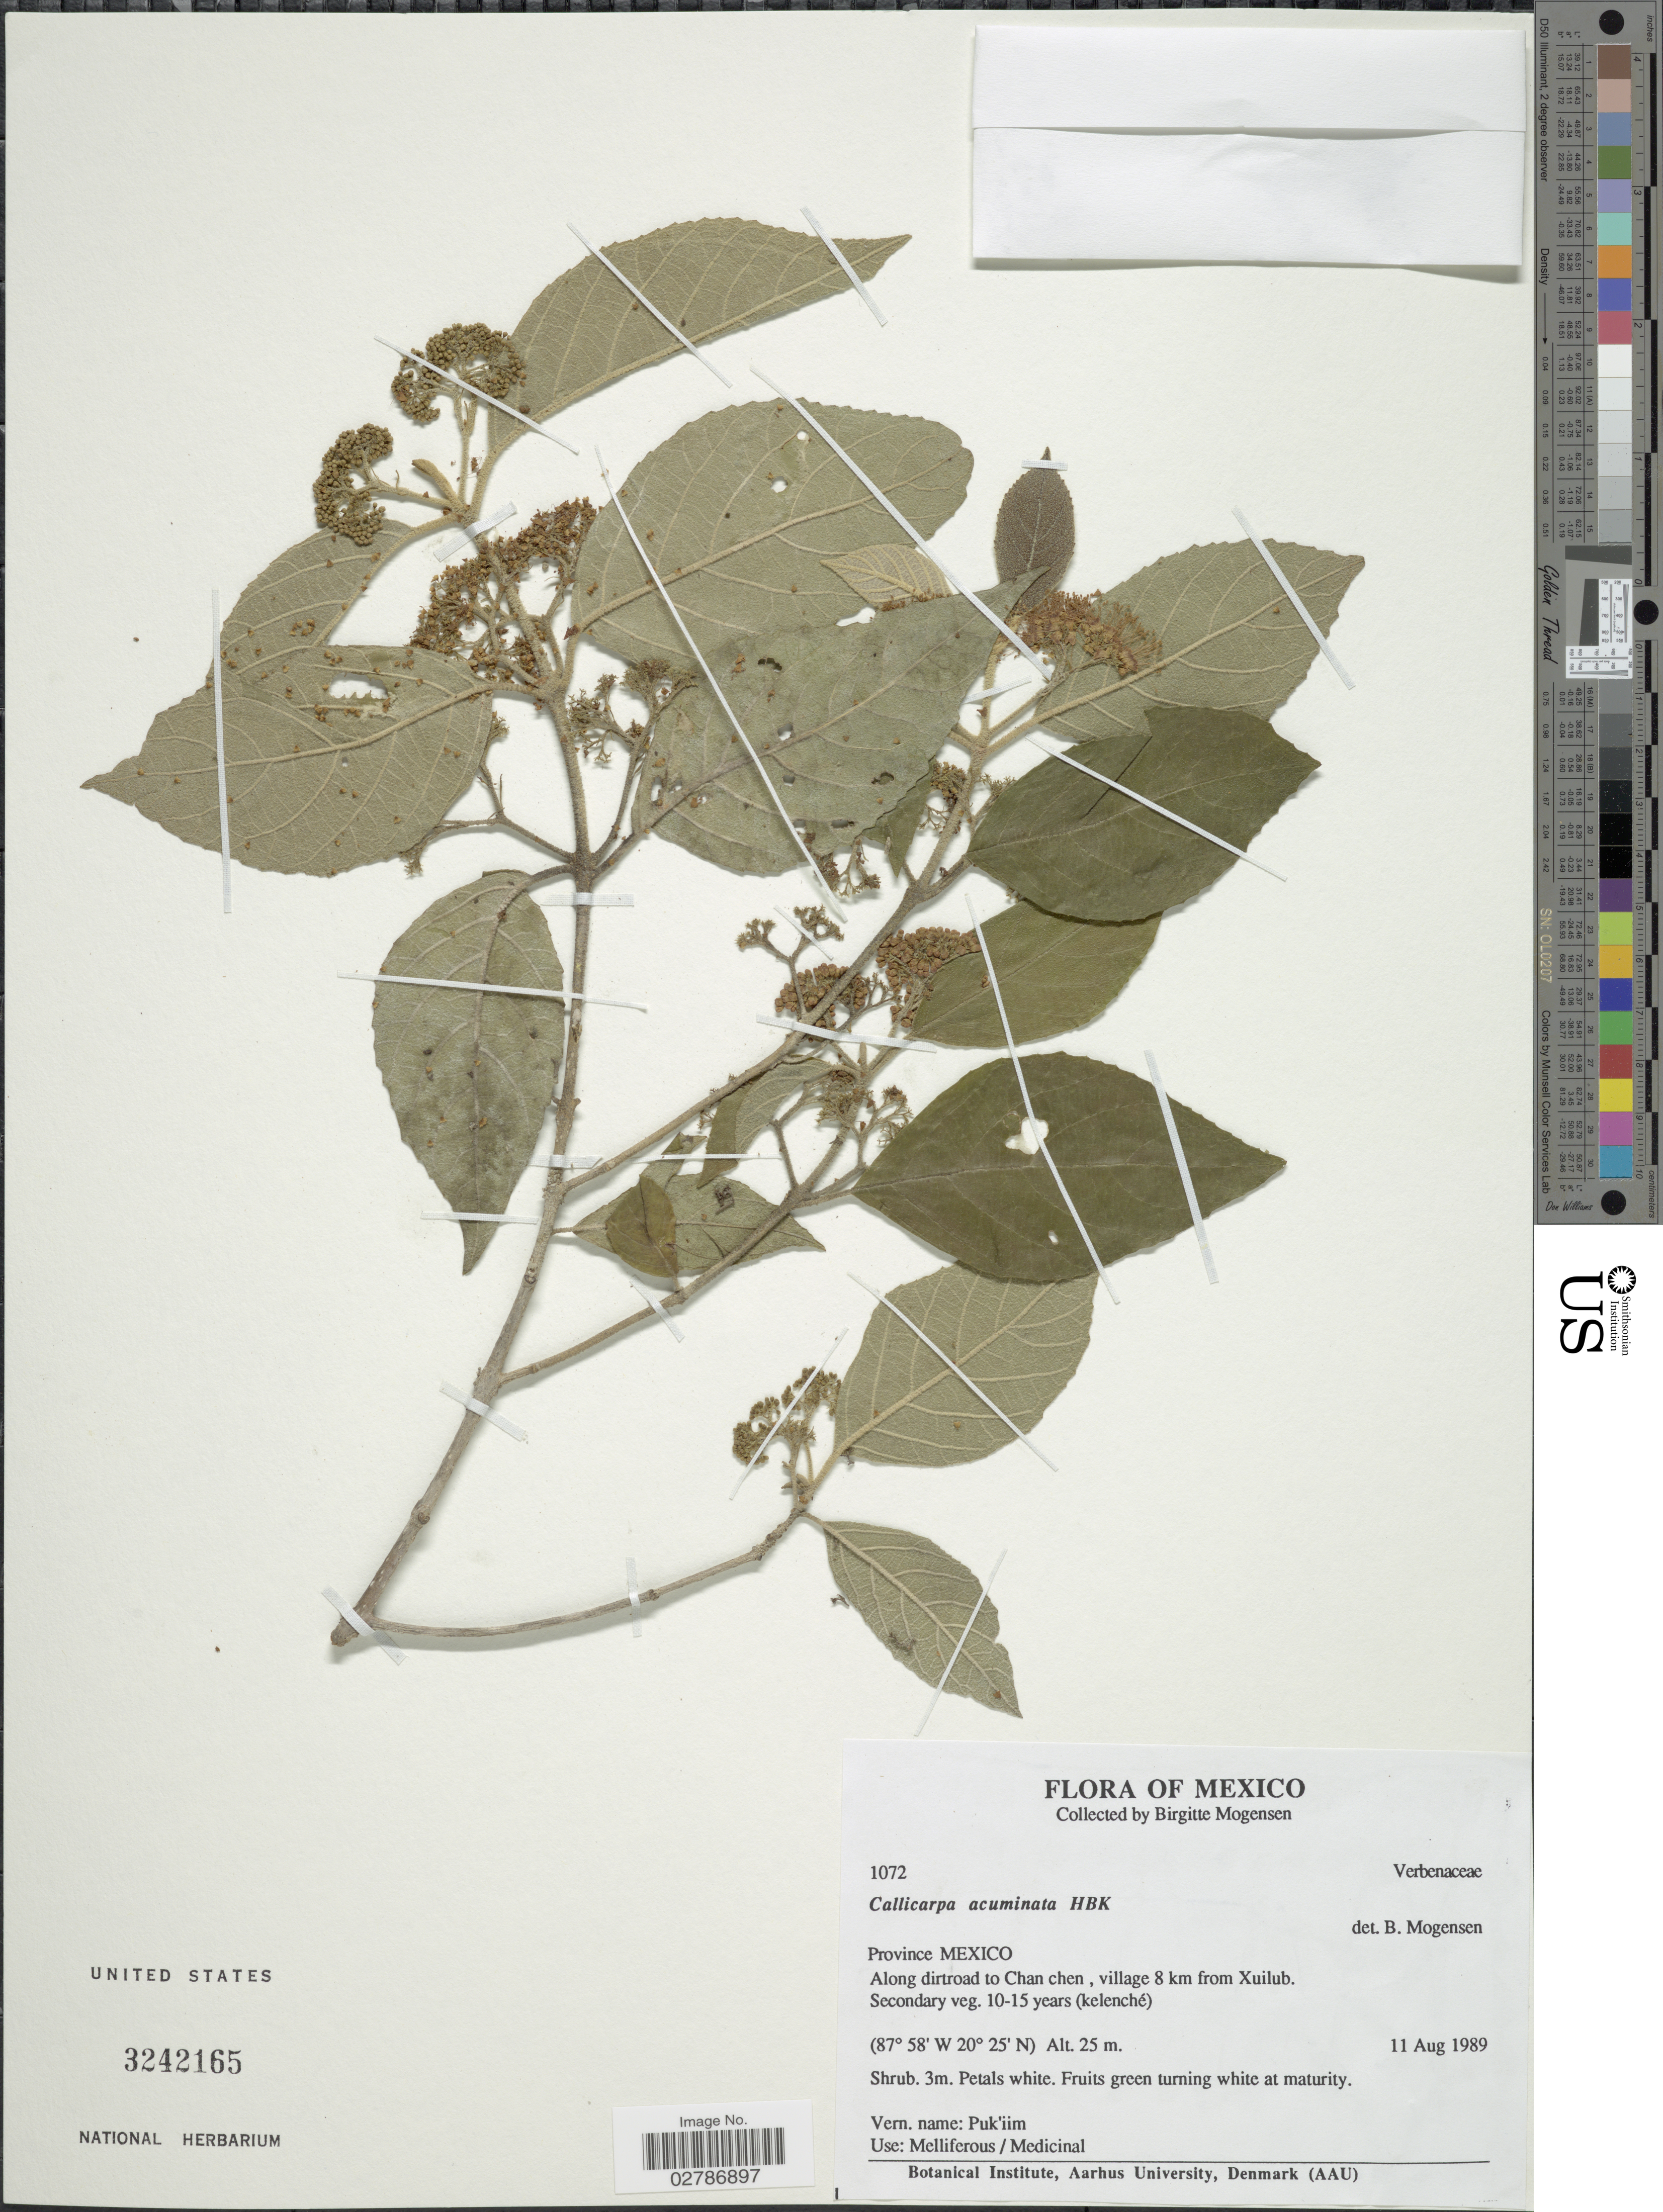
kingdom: Plantae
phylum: Tracheophyta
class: Magnoliopsida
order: Lamiales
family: Lamiaceae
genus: Callicarpa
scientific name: Callicarpa acuminata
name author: Kunth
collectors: B. Mogensen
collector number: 1072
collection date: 1989-08-11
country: Mexico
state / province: México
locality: Along dirtroad to Chan chen, village 8 km from Xuilub.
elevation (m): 25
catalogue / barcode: US 3242165